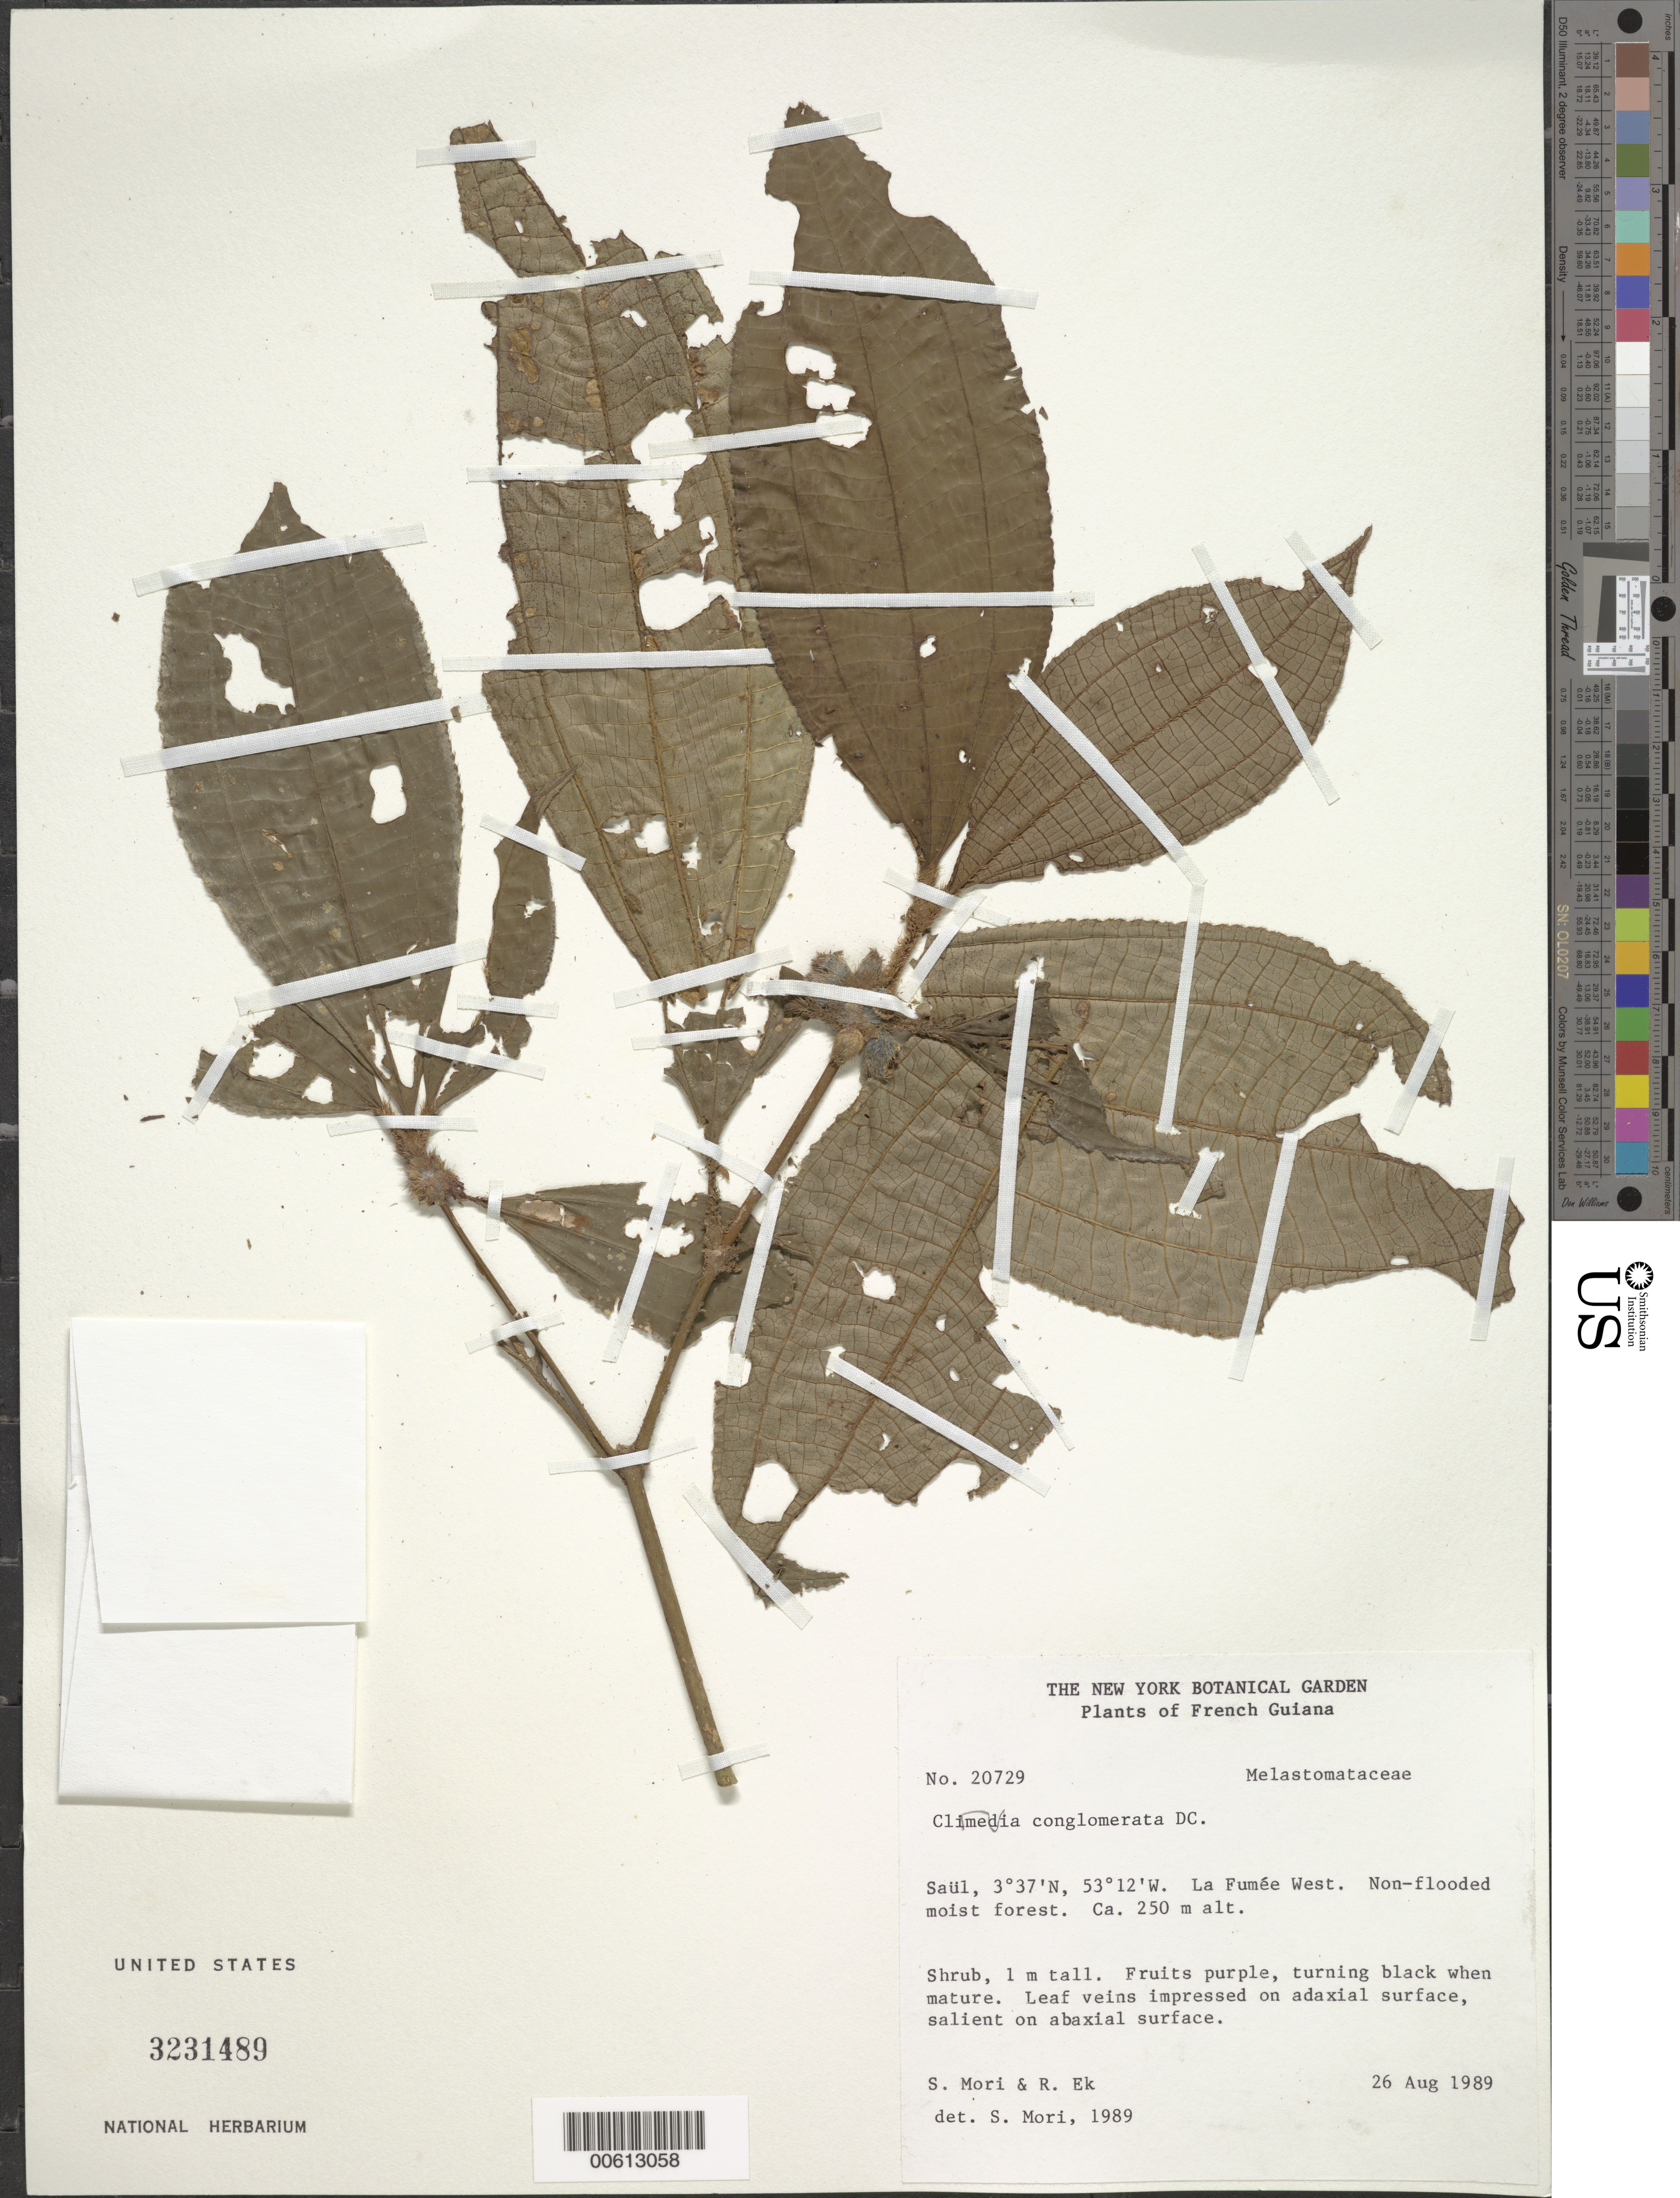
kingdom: Plantae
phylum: Tracheophyta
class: Magnoliopsida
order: Myrtales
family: Melastomataceae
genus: Clidemia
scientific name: Clidemia conglomerata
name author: DC.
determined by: Mori, Scott A.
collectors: S. Mori & R. C. Ek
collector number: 20729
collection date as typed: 26-Aug-89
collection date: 1989-08-26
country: French Guiana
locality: Saül, La Fumée Oeste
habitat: Non-flooded moist forest.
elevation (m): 250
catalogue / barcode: US 3231489